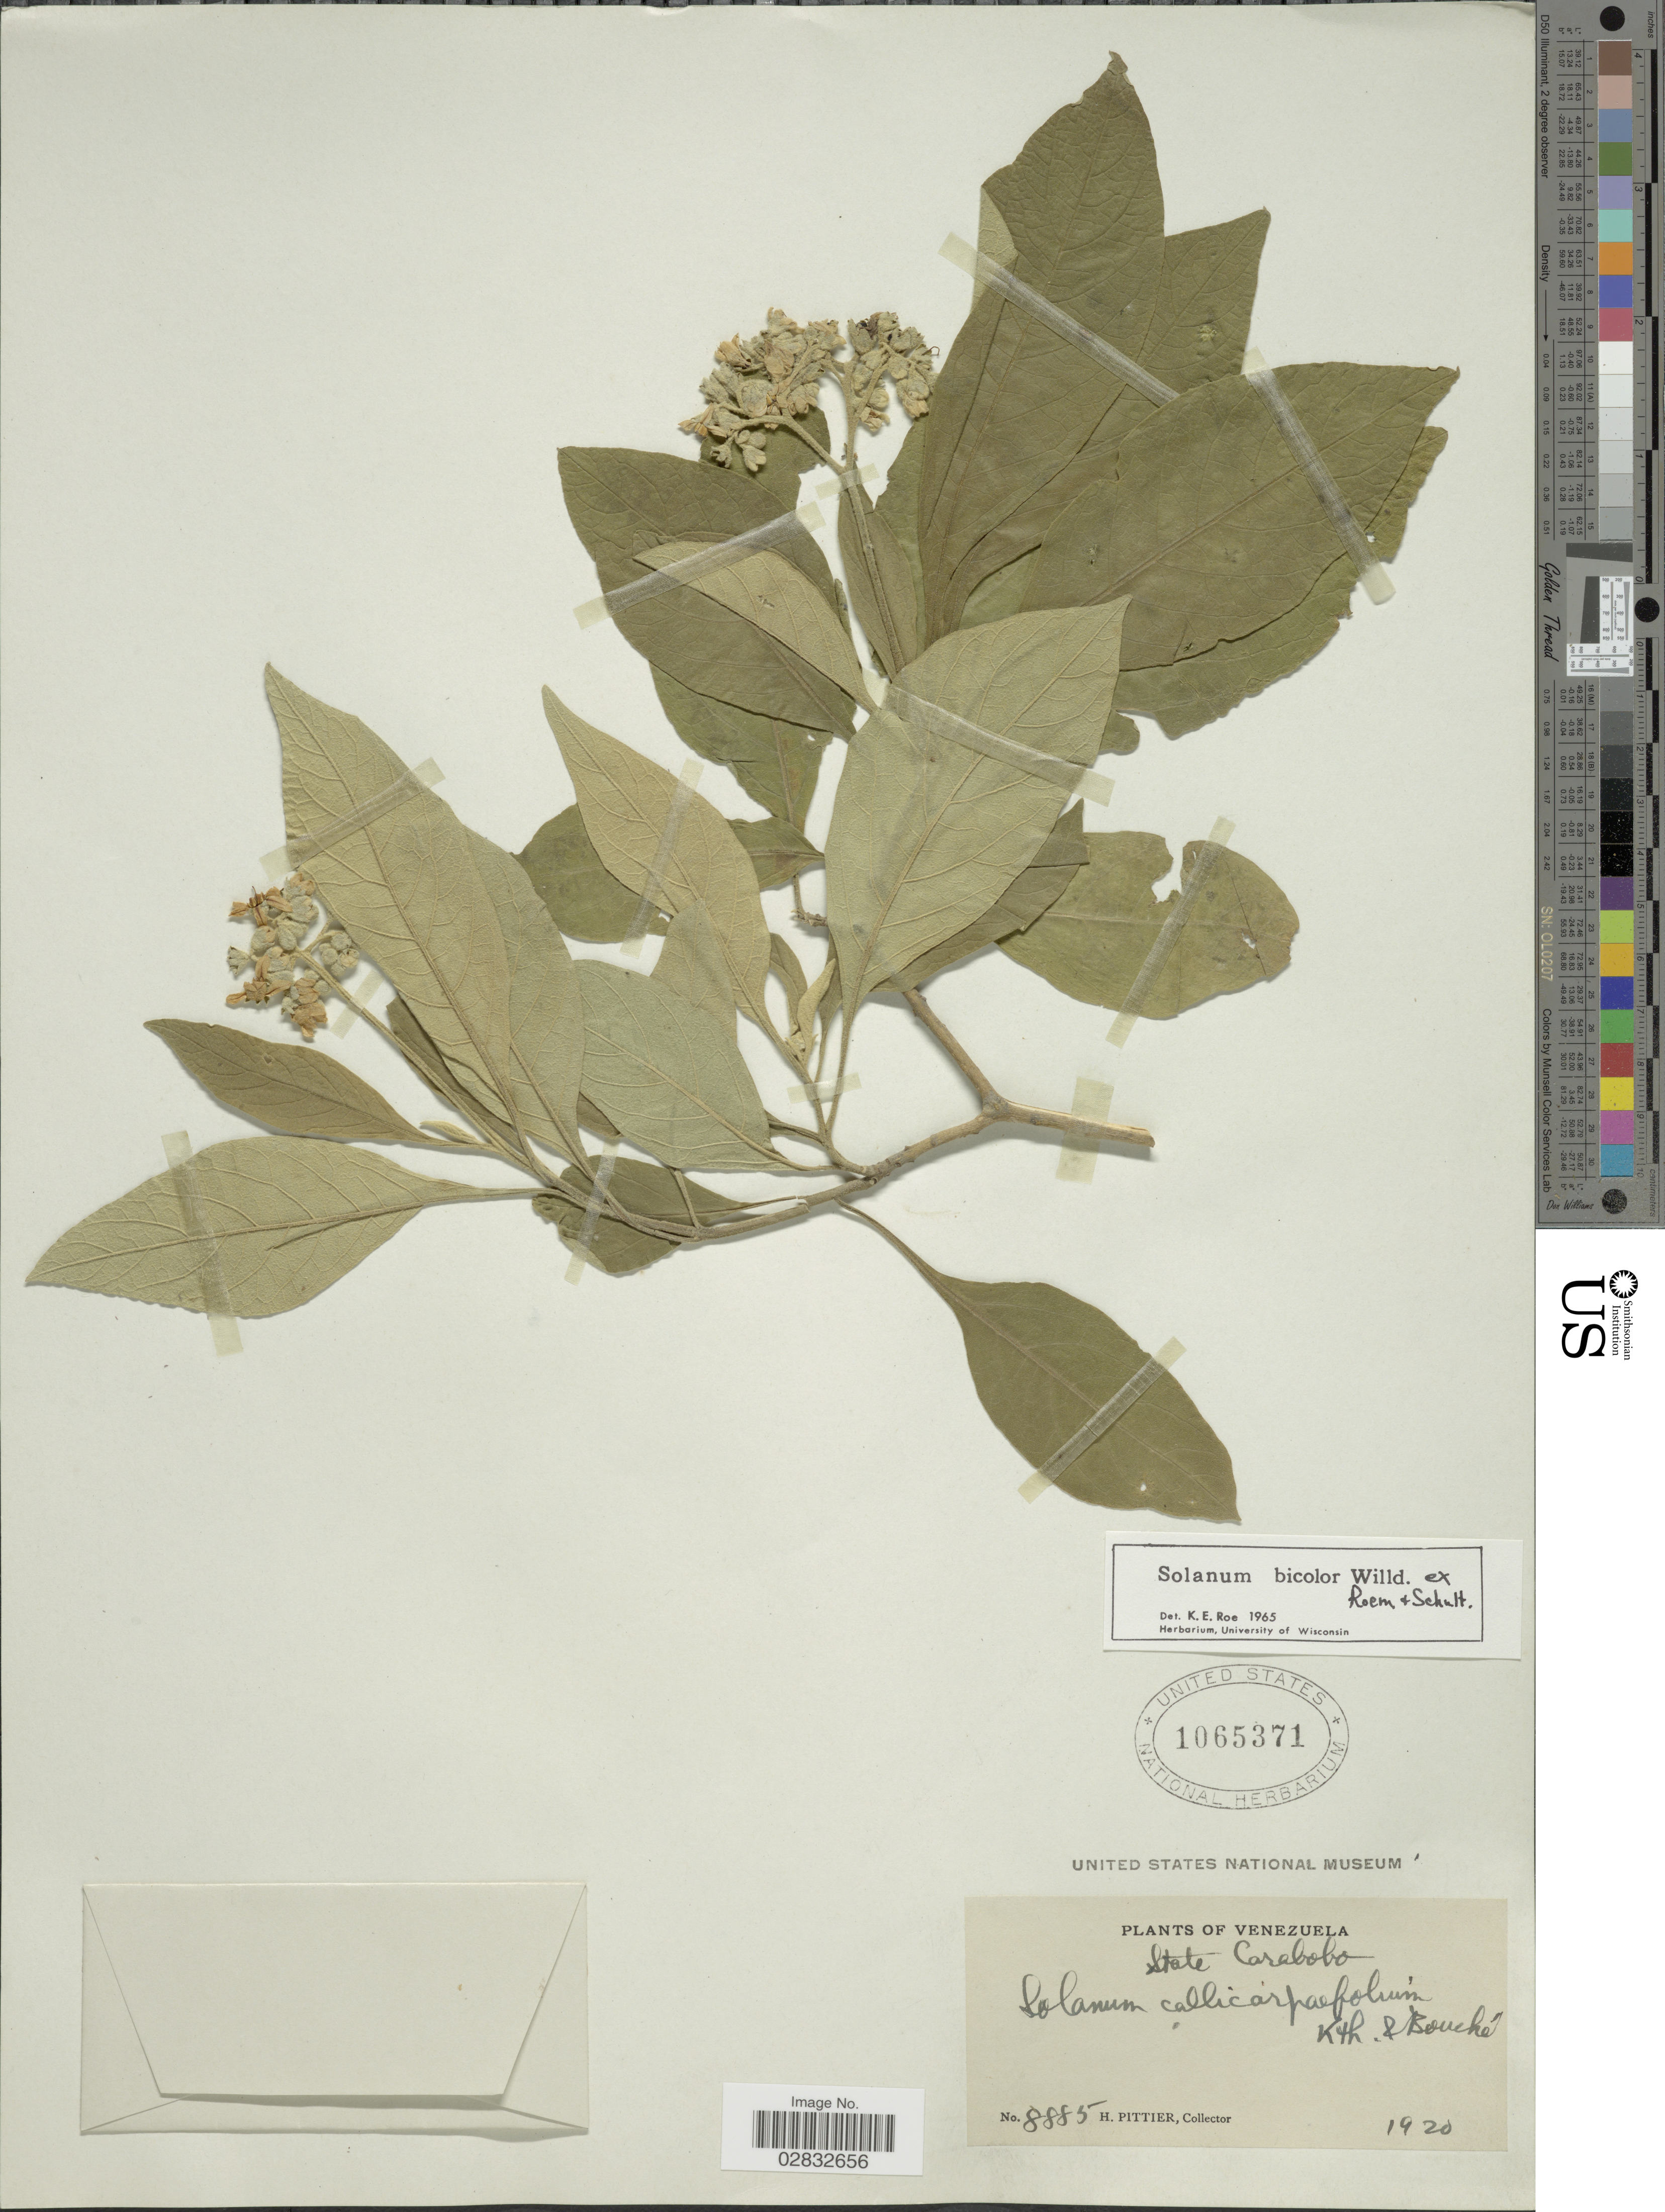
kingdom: Plantae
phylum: Tracheophyta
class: Magnoliopsida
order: Solanales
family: Solanaceae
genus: Solanum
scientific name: Solanum bicolor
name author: Willd. ex Roem. & Schult.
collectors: H. F. Pittier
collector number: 8885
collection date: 1920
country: Venezuela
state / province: Carabobo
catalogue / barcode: US 1065371